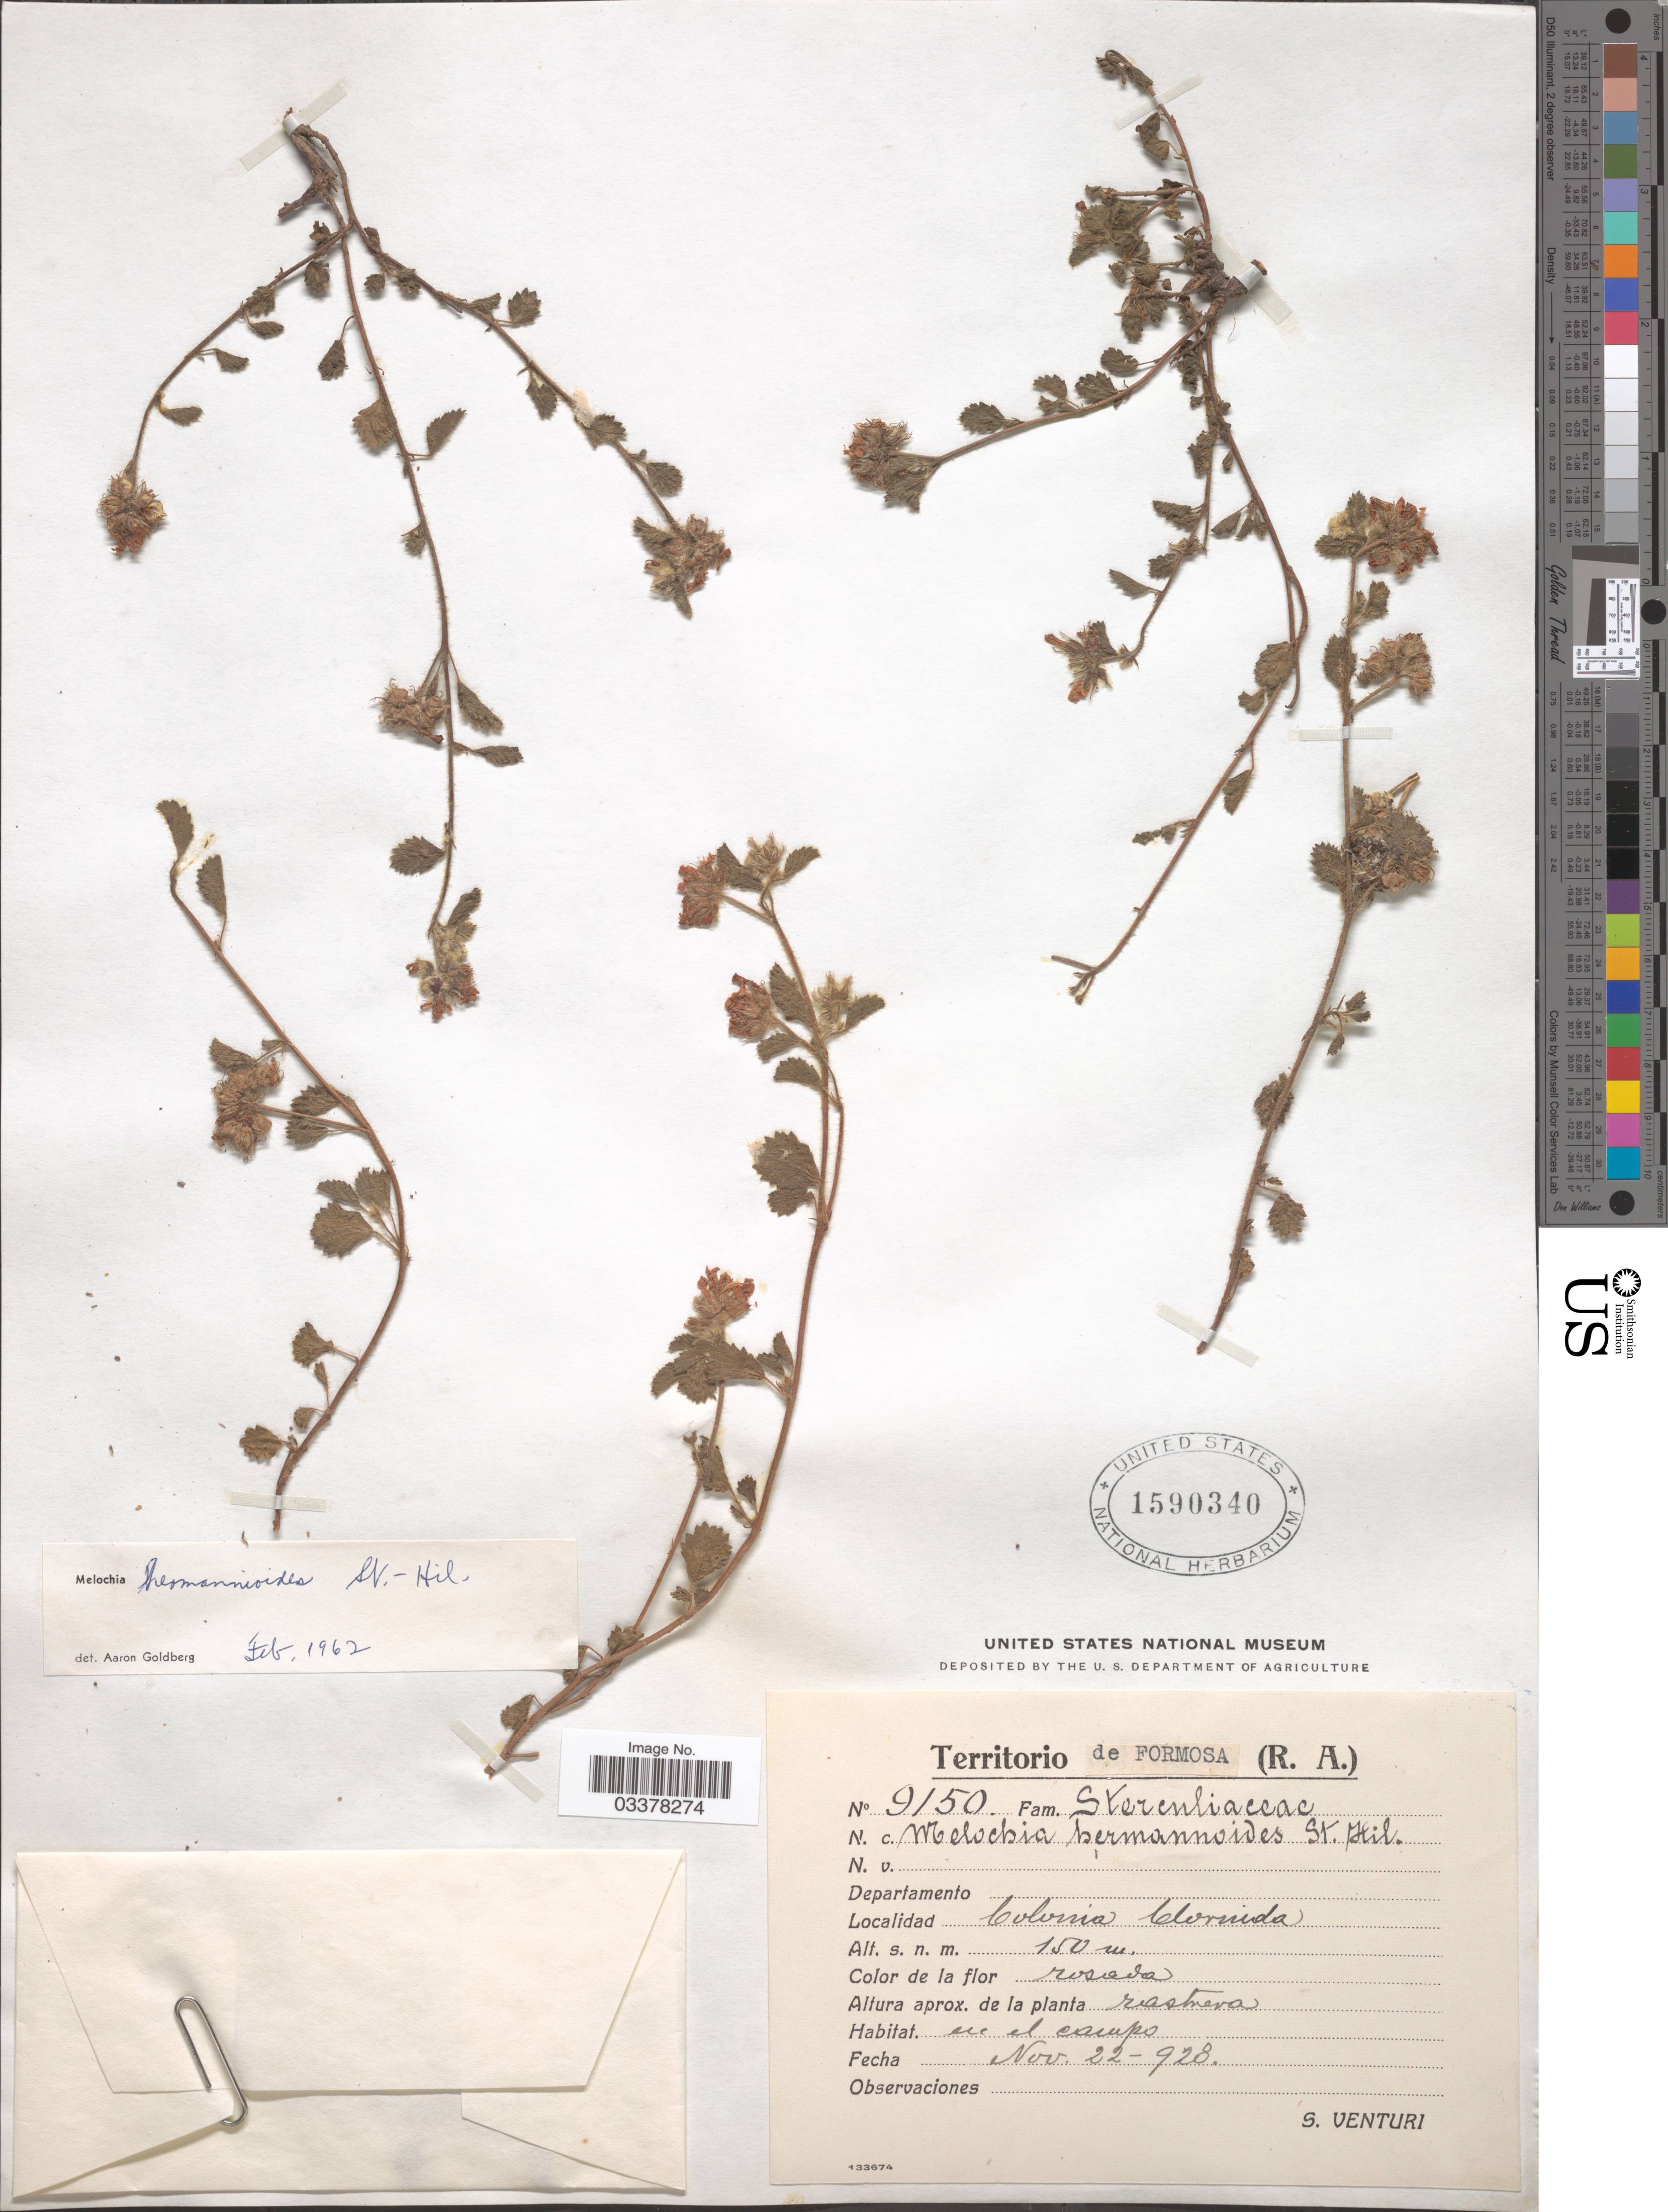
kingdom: Plantae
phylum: Tracheophyta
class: Magnoliopsida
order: Malvales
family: Malvaceae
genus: Melochia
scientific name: Melochia hermannioides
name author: A. St.-Hil.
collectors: S. Venturi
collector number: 9150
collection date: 1928-11-22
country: Argentina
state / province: Formosa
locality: Territorio de Formosa (R.A.). Colonia Clorinda.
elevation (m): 150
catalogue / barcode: US 1590340